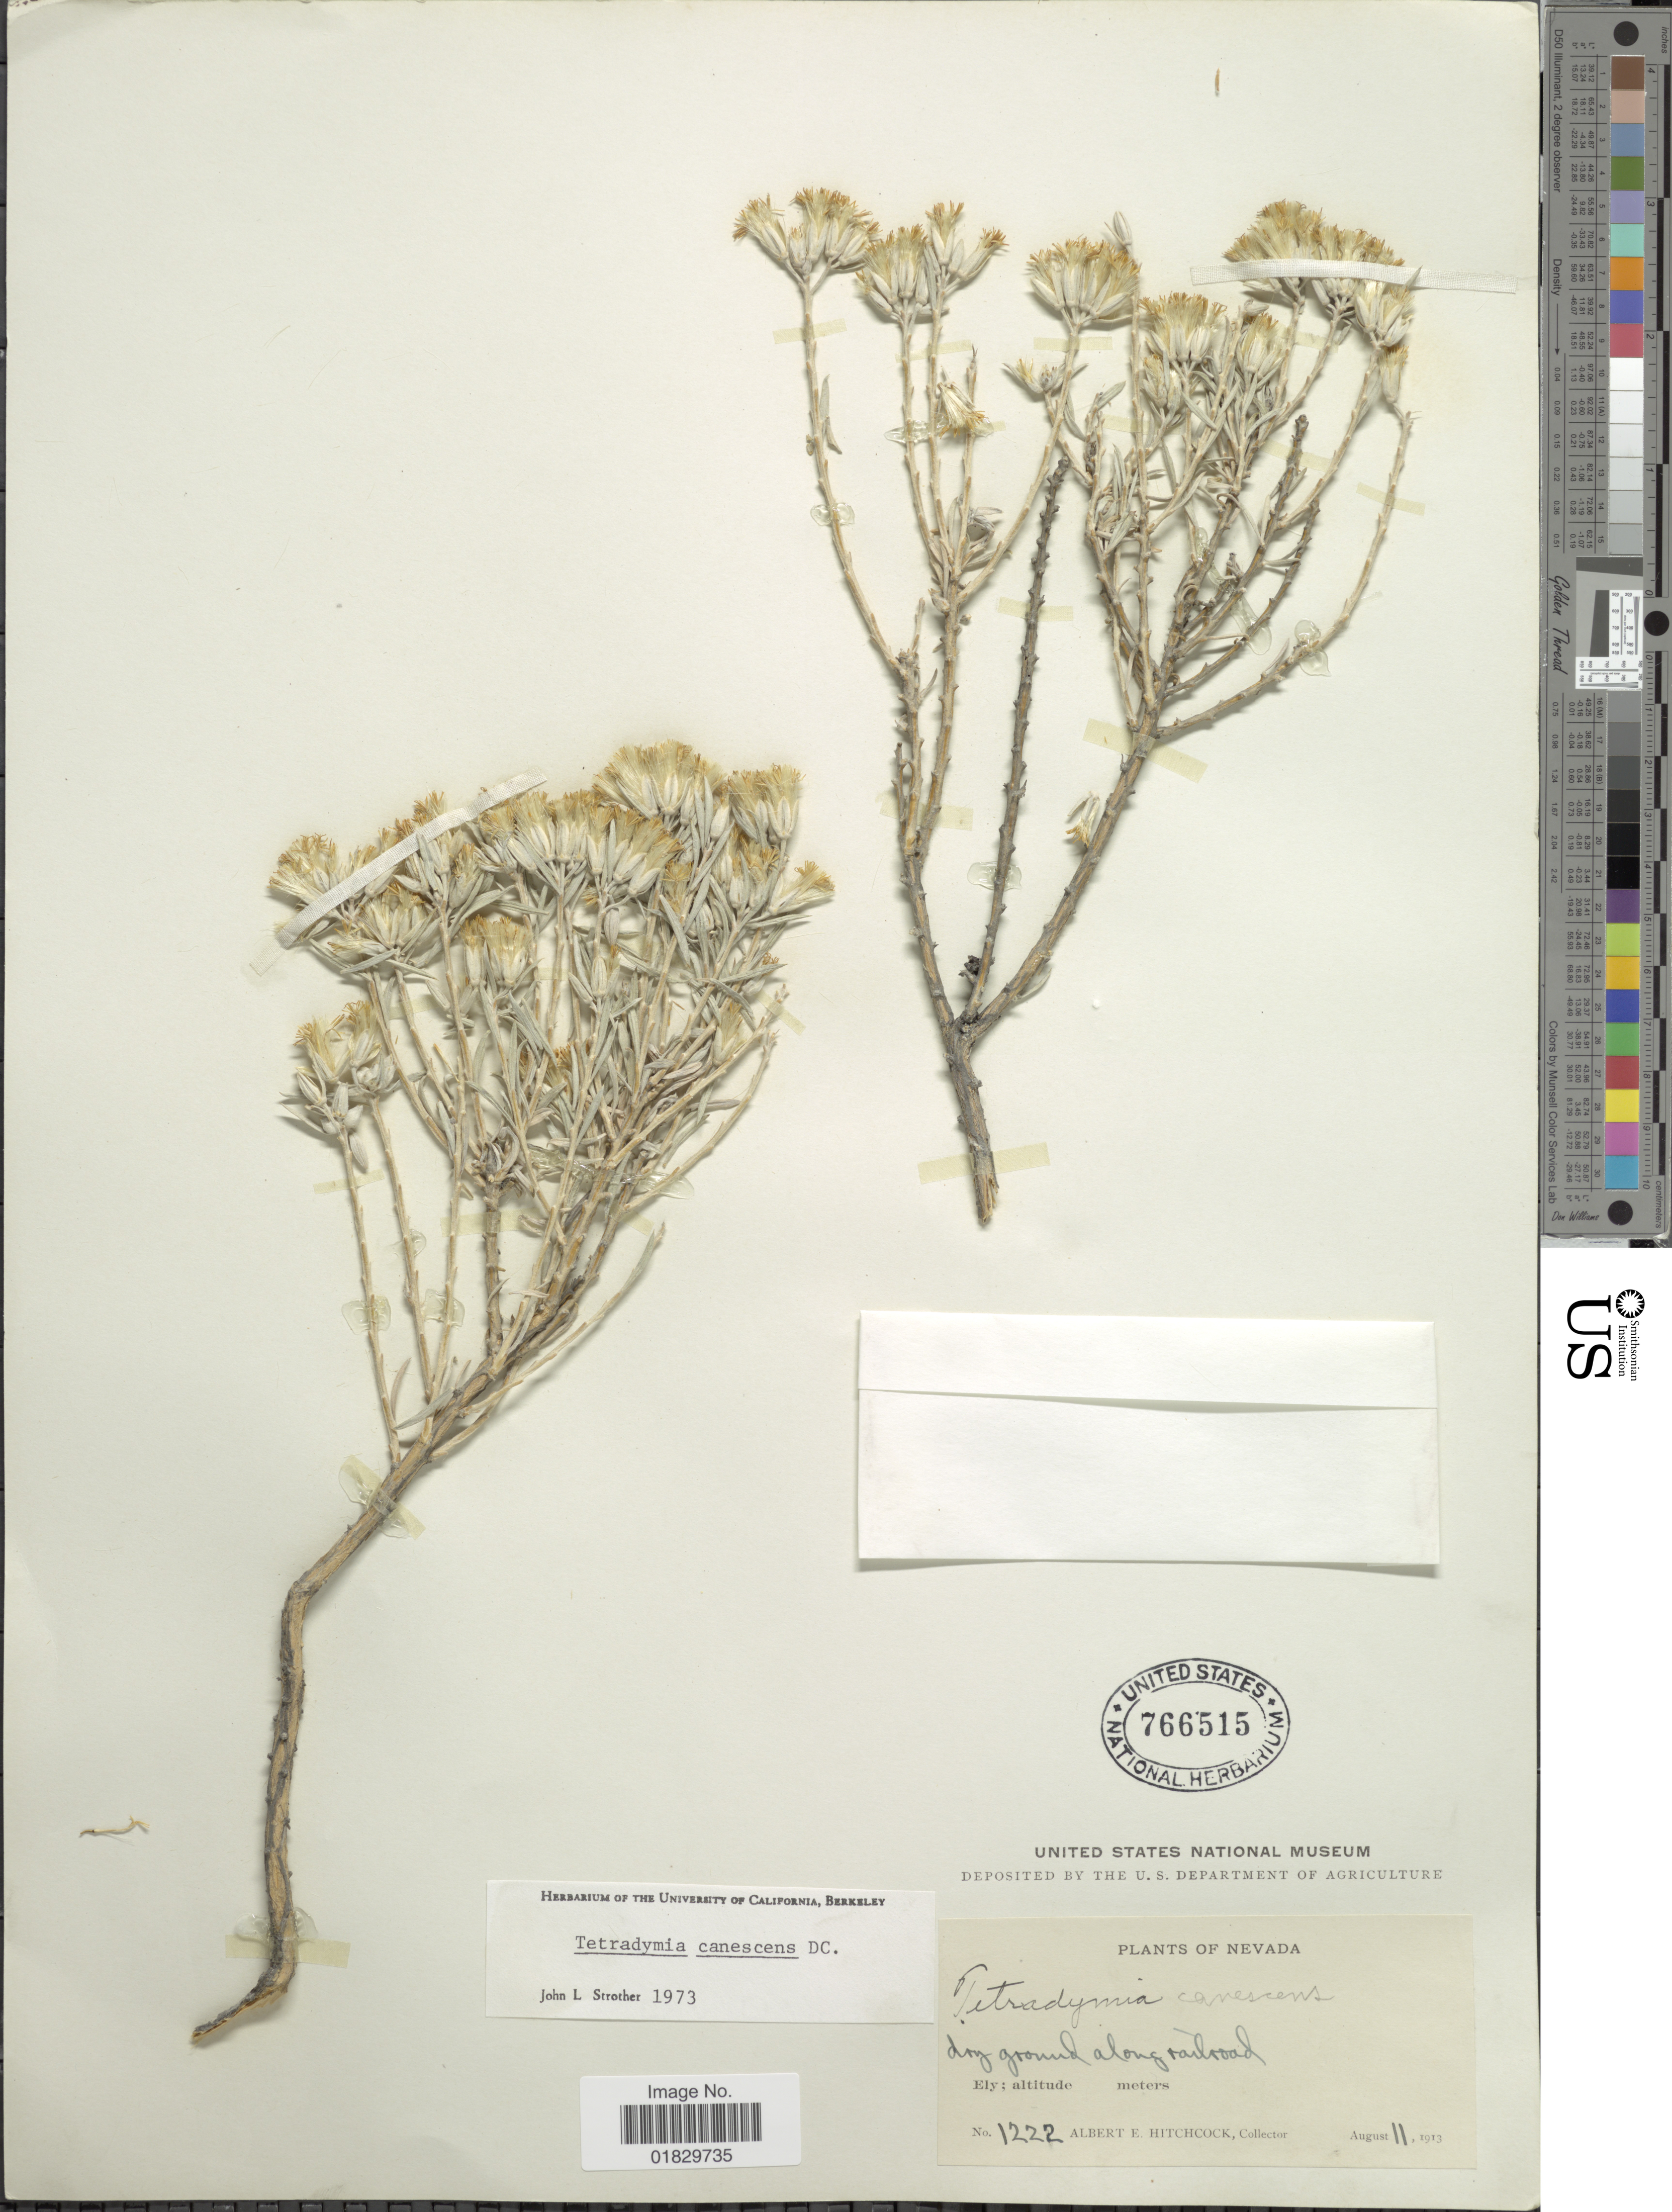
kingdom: Plantae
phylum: Tracheophyta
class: Magnoliopsida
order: Asterales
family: Asteraceae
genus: Tetradymia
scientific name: Tetradymia canescens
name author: DC.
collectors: A. Hitchcock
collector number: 1222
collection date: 1913-08-11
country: United States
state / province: Nevada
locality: Dry ground along railroad. Ely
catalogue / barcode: US 766515